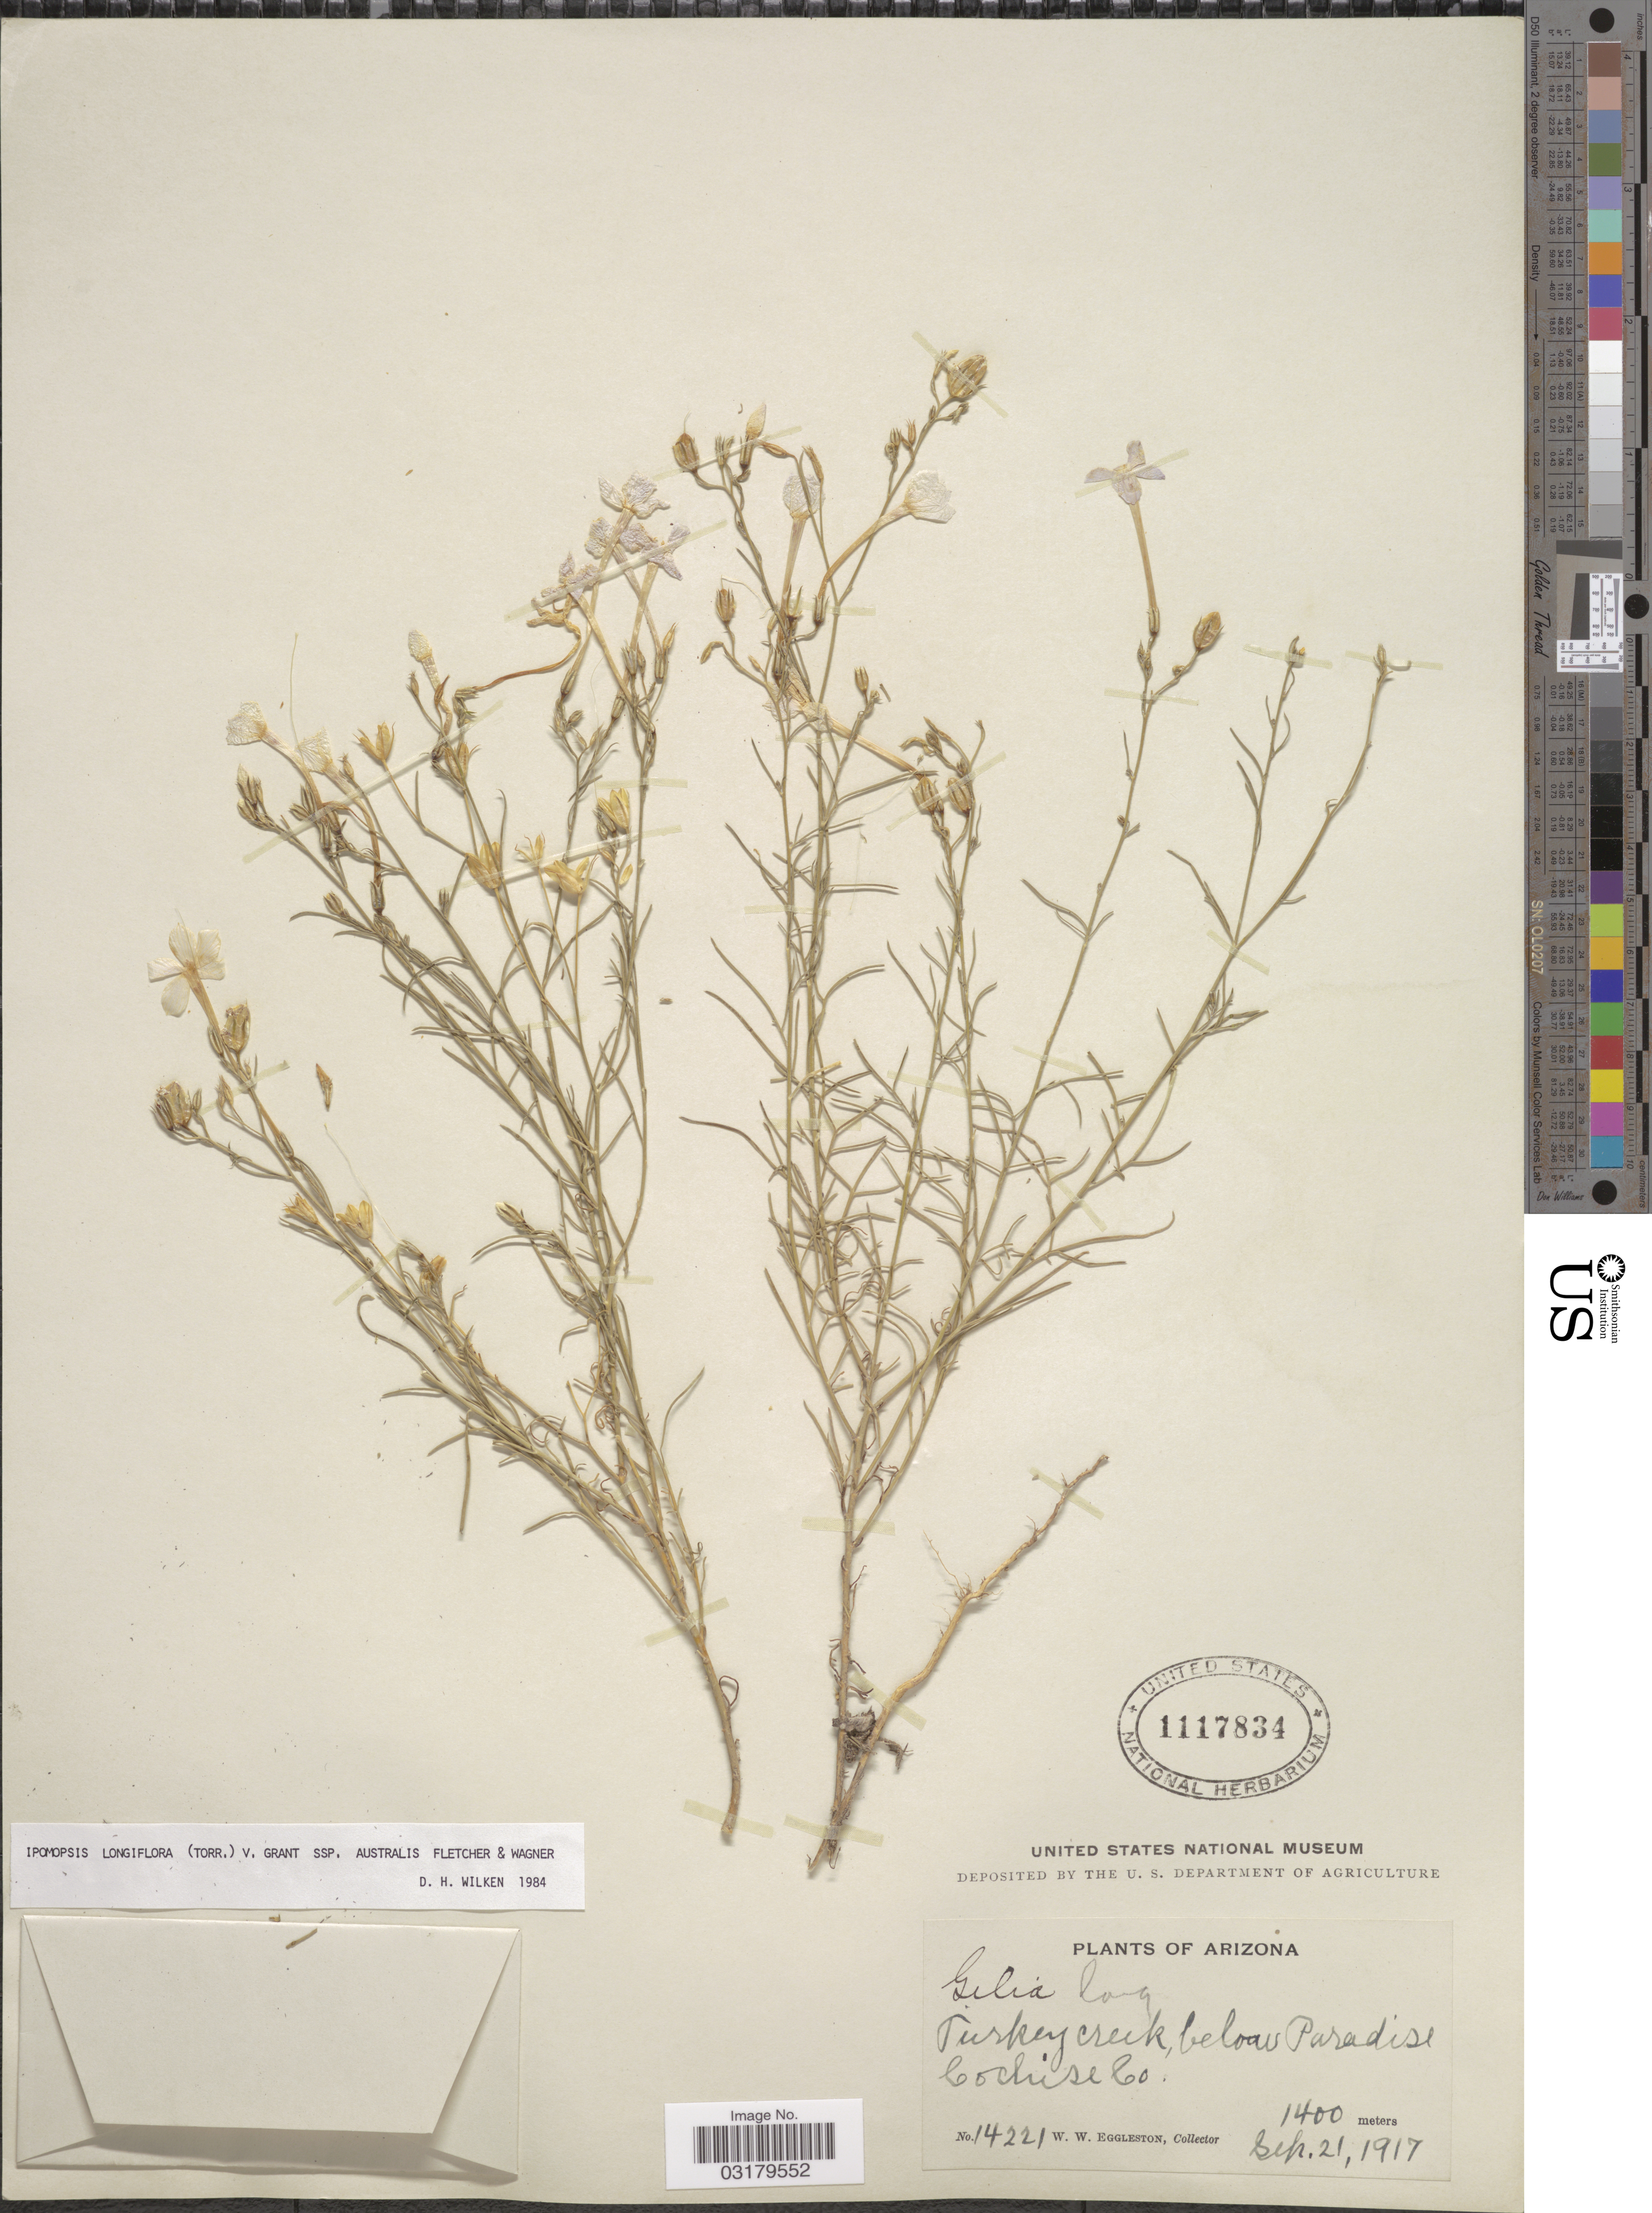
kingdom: Plantae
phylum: Tracheophyta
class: Magnoliopsida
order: Ericales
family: Polemoniaceae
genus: Ipomopsis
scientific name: Ipomopsis longiflora subsp. australis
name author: R.A. Fletcher & W.L. Wagner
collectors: W. W. Eggleston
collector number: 14221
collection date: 1917-09-21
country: United States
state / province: Arizona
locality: Turkey Creek, below Paradise, Cochise Co.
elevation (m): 1400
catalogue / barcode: US 1117834